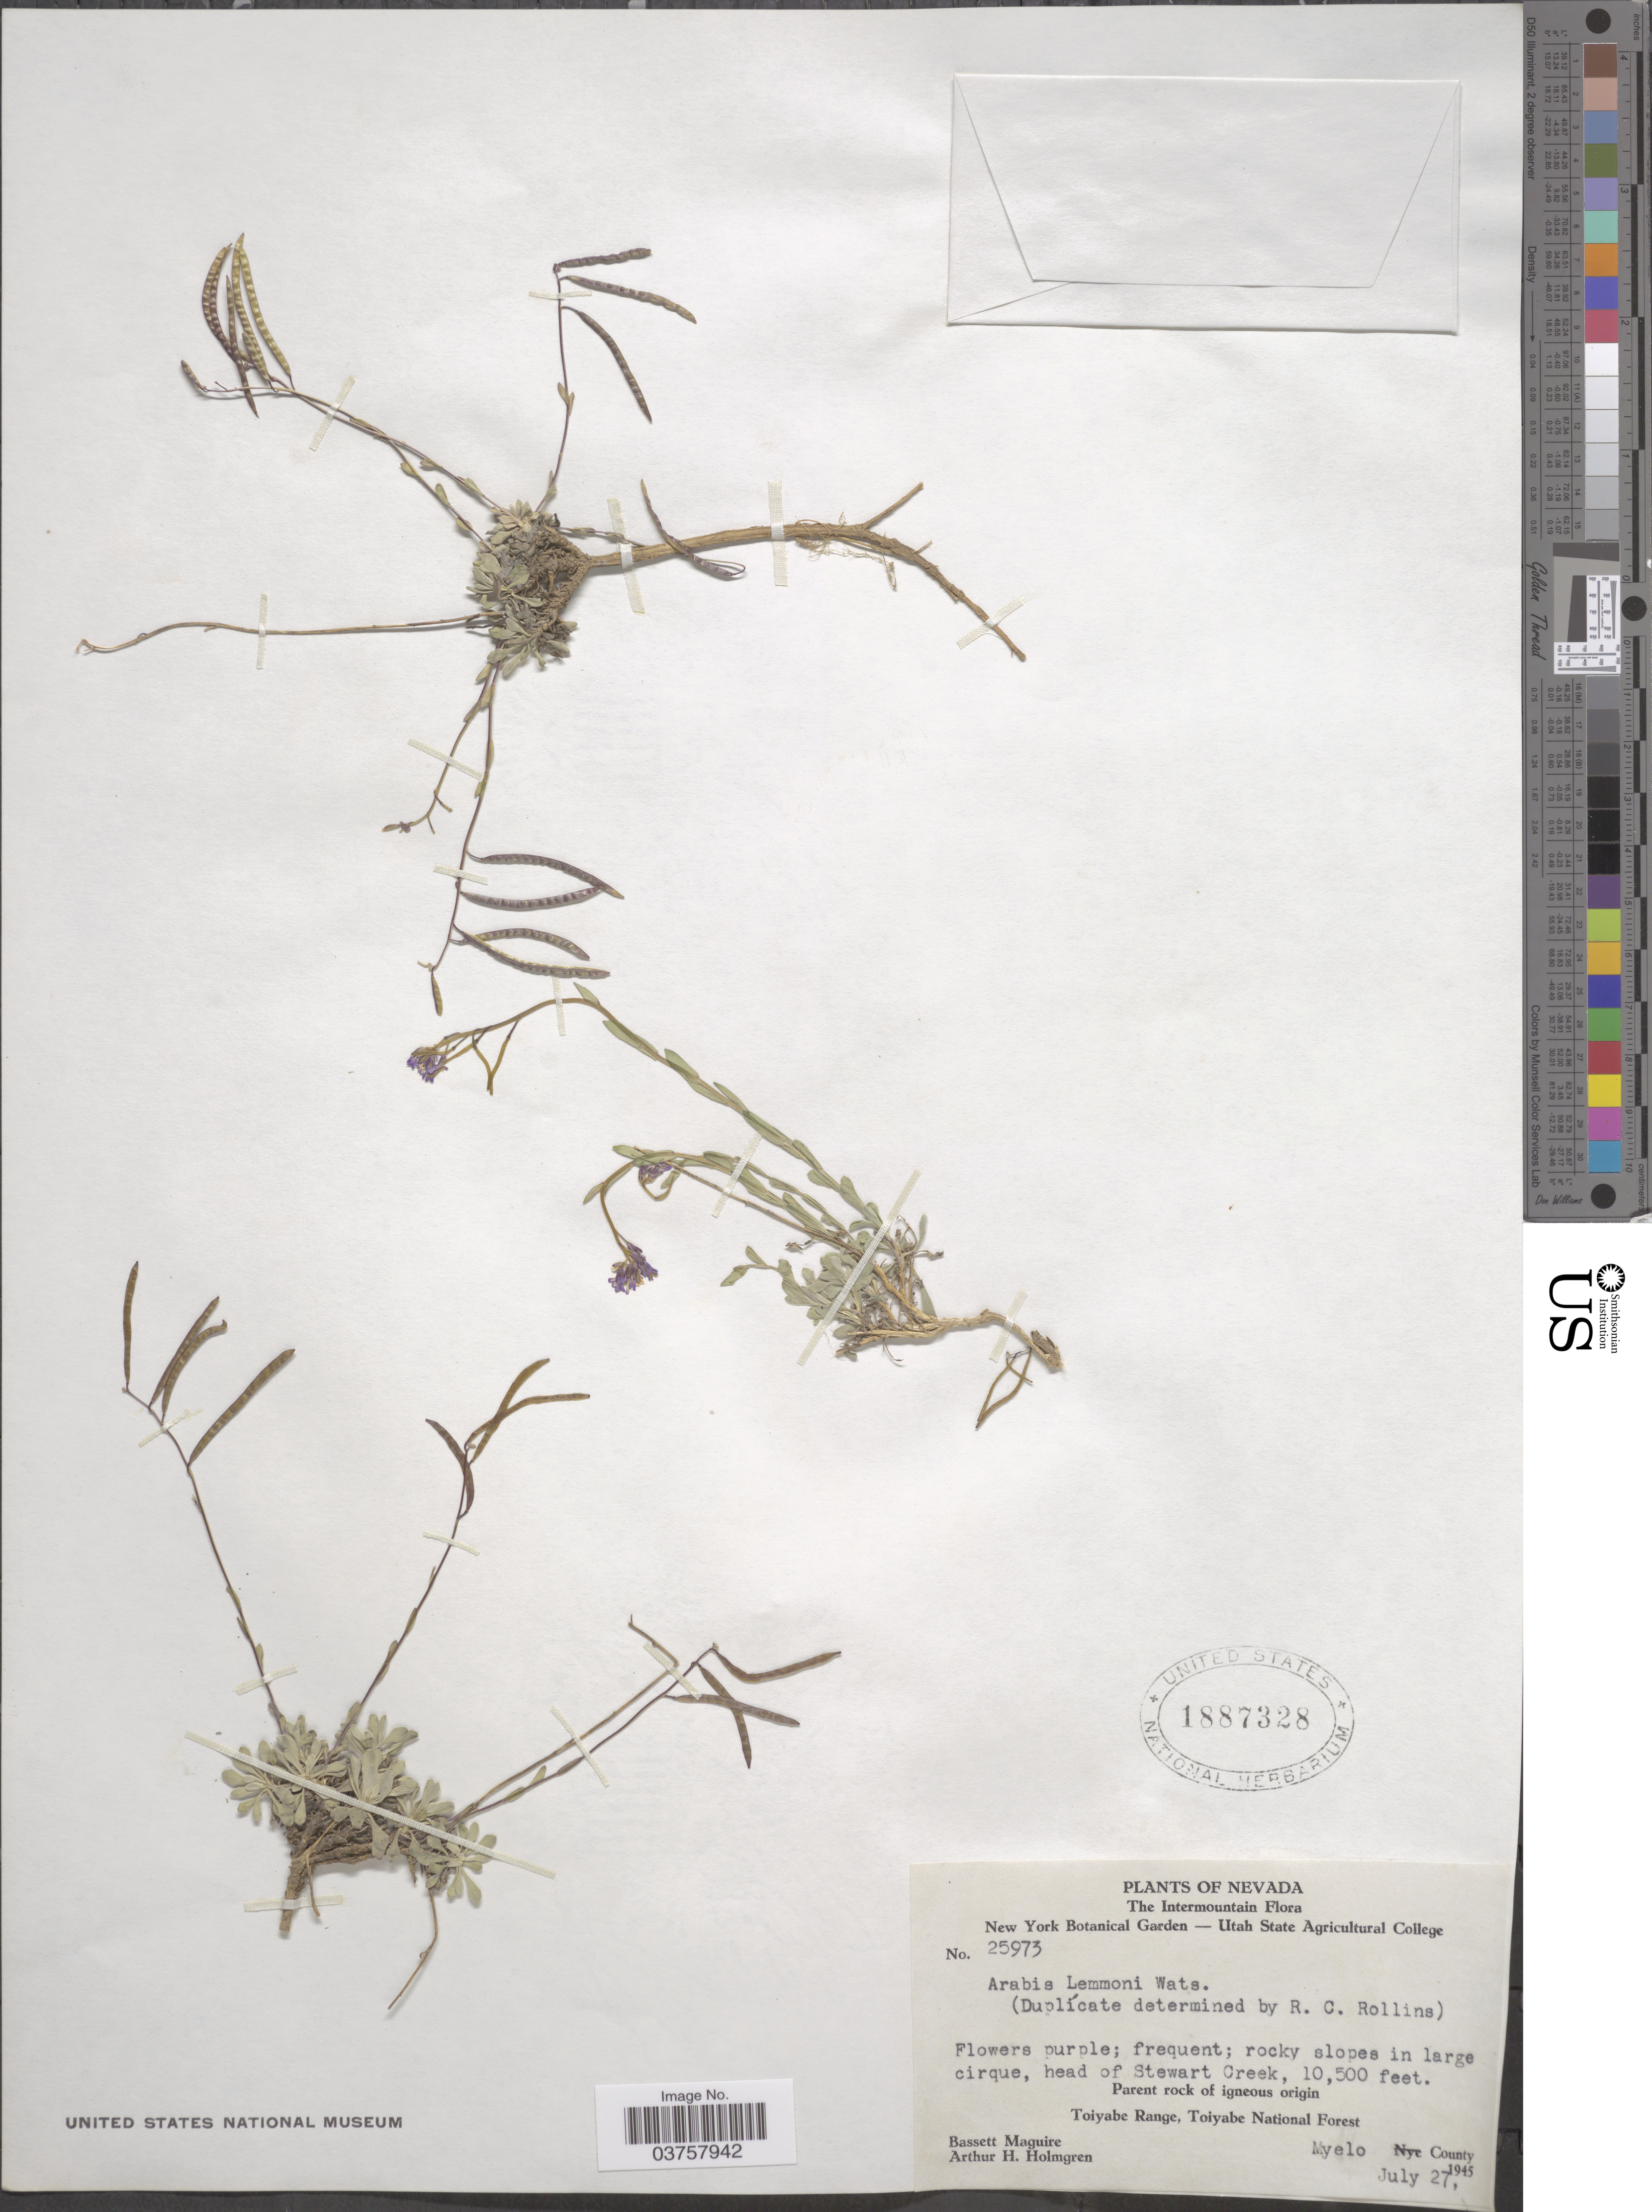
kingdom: Plantae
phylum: Tracheophyta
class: Magnoliopsida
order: Brassicales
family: Brassicaceae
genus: Arabis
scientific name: Arabis lemmonii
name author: S. Watson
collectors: B. Maguire & A. H. Holmgren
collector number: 25973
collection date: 1945-07-27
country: United States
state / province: Nevada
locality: The Intermountain. Rocky slopes in large cirque, head of Stewart Creek, Toiyabe Range, Toiyabe National Forest, Myelo County.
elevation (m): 3200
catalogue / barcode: US 1887328